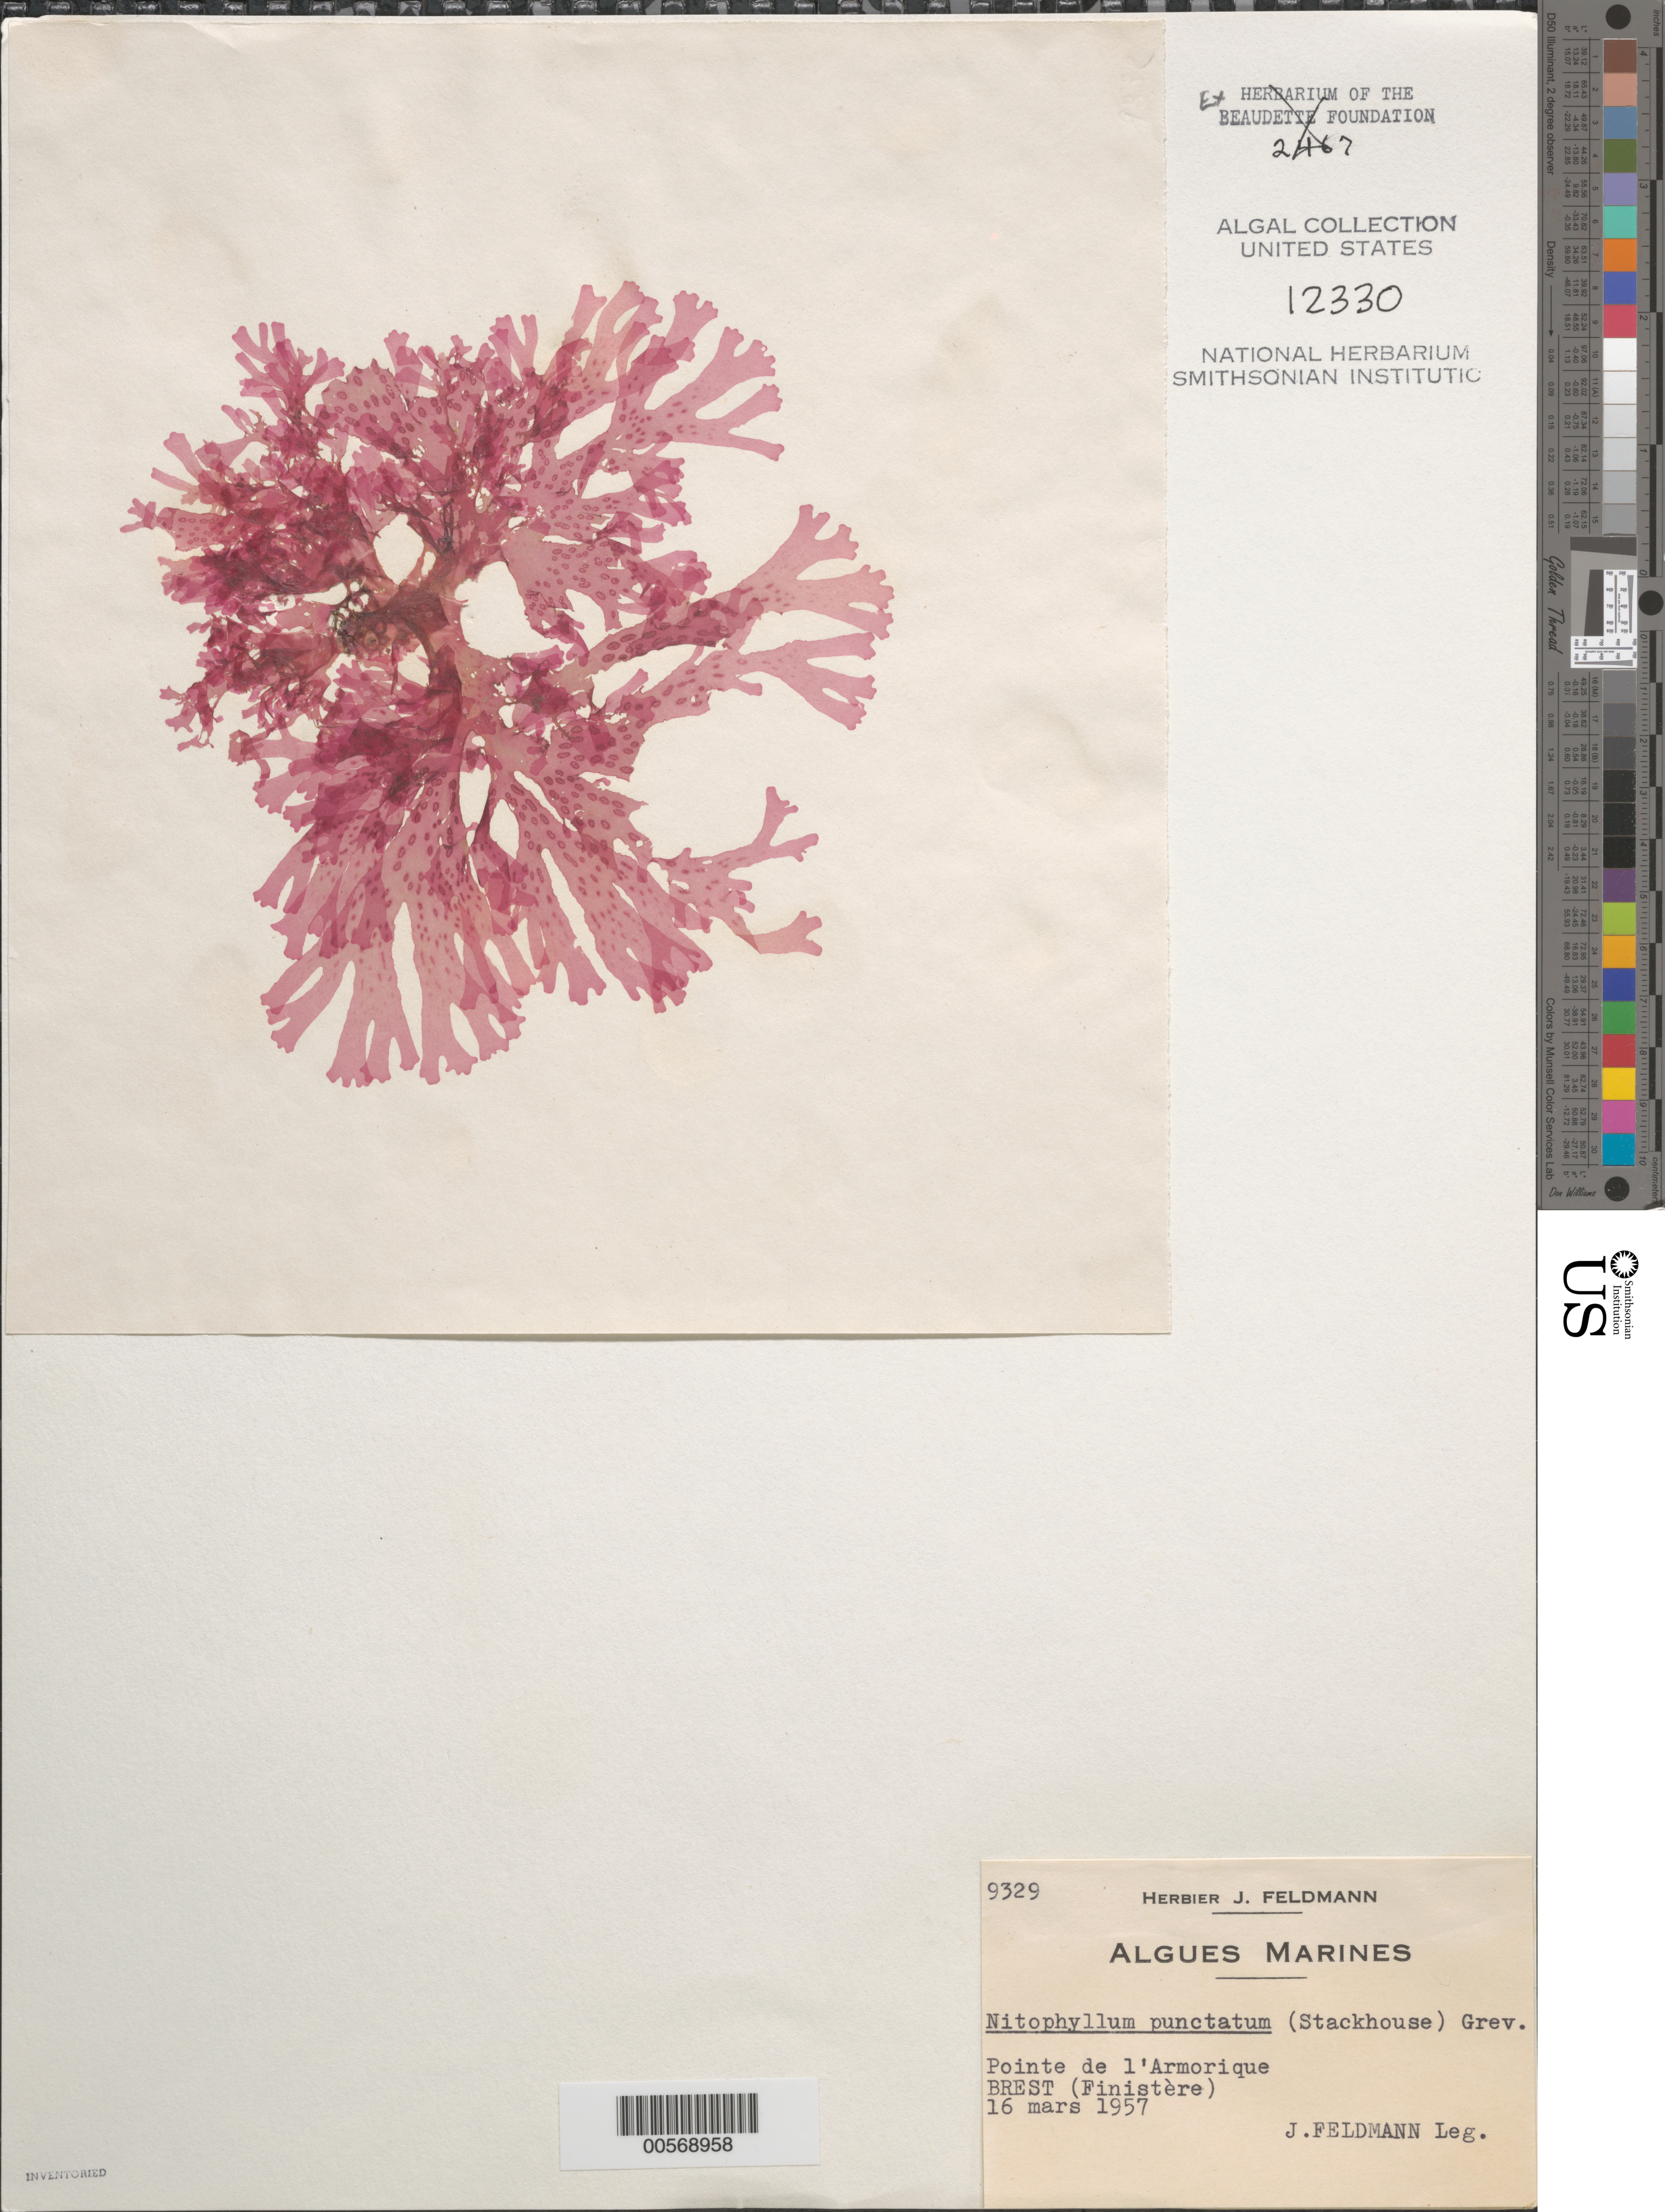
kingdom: Plantae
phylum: Rhodophyta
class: Florideophyceae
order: Ceramiales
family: Delesseriaceae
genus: Nitophyllum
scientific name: Nitophyllum punctatum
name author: (Stackh.) Grev.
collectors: J. Feldmann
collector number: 9329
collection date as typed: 16 Mar 1957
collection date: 1957-03-16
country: France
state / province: Bretagne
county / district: Finistère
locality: Pointe de l'armorique, brest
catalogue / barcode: US 12330